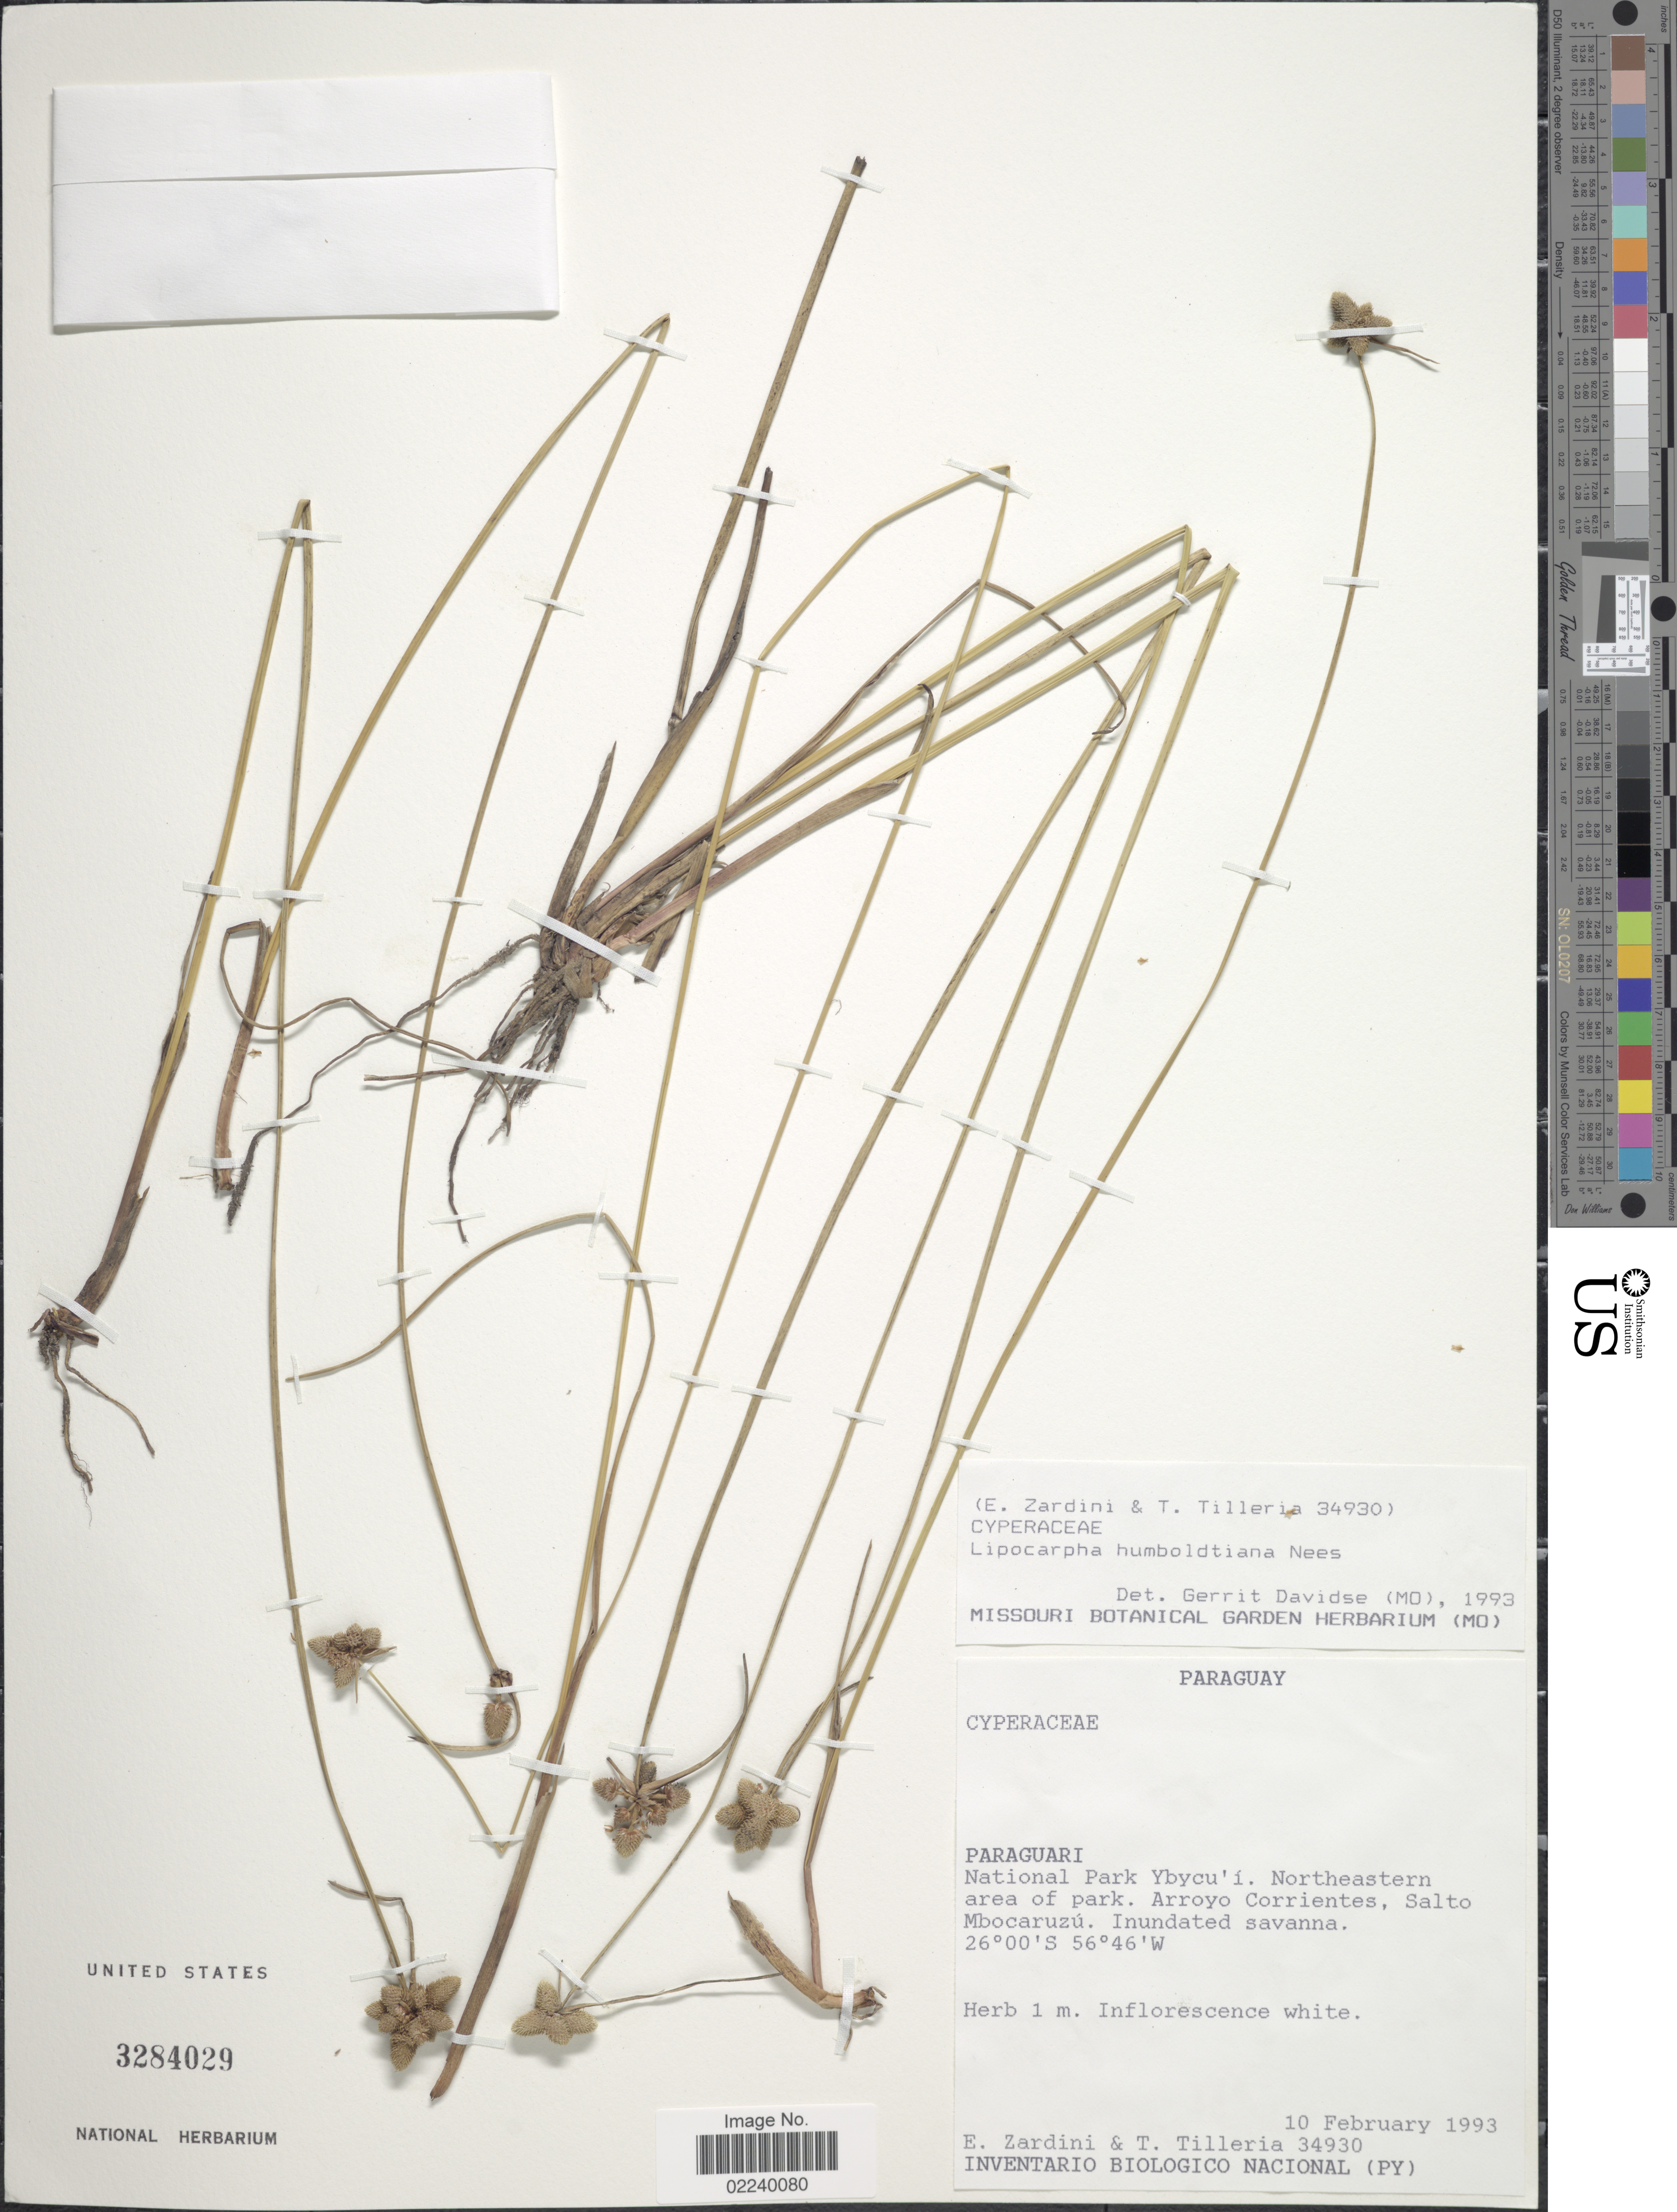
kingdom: Plantae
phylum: Tracheophyta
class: Liliopsida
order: Poales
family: Cyperaceae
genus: Cyperus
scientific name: Cyperus sellowianus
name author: (Kunth) T. Koyama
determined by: Strong, M. T., (US), Smithsonian Institution - National Museum of Natural History (UNITED STATES)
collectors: E. M. Zardini & T. Tilleria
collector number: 34930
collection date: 1933-02-10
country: Paraguay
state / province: Paraguari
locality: National Park Ybycu'i, Northeastern area of park, Arroyo Corrientes, Salto Mbocaruzu, inundated savanna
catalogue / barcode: US 3284029